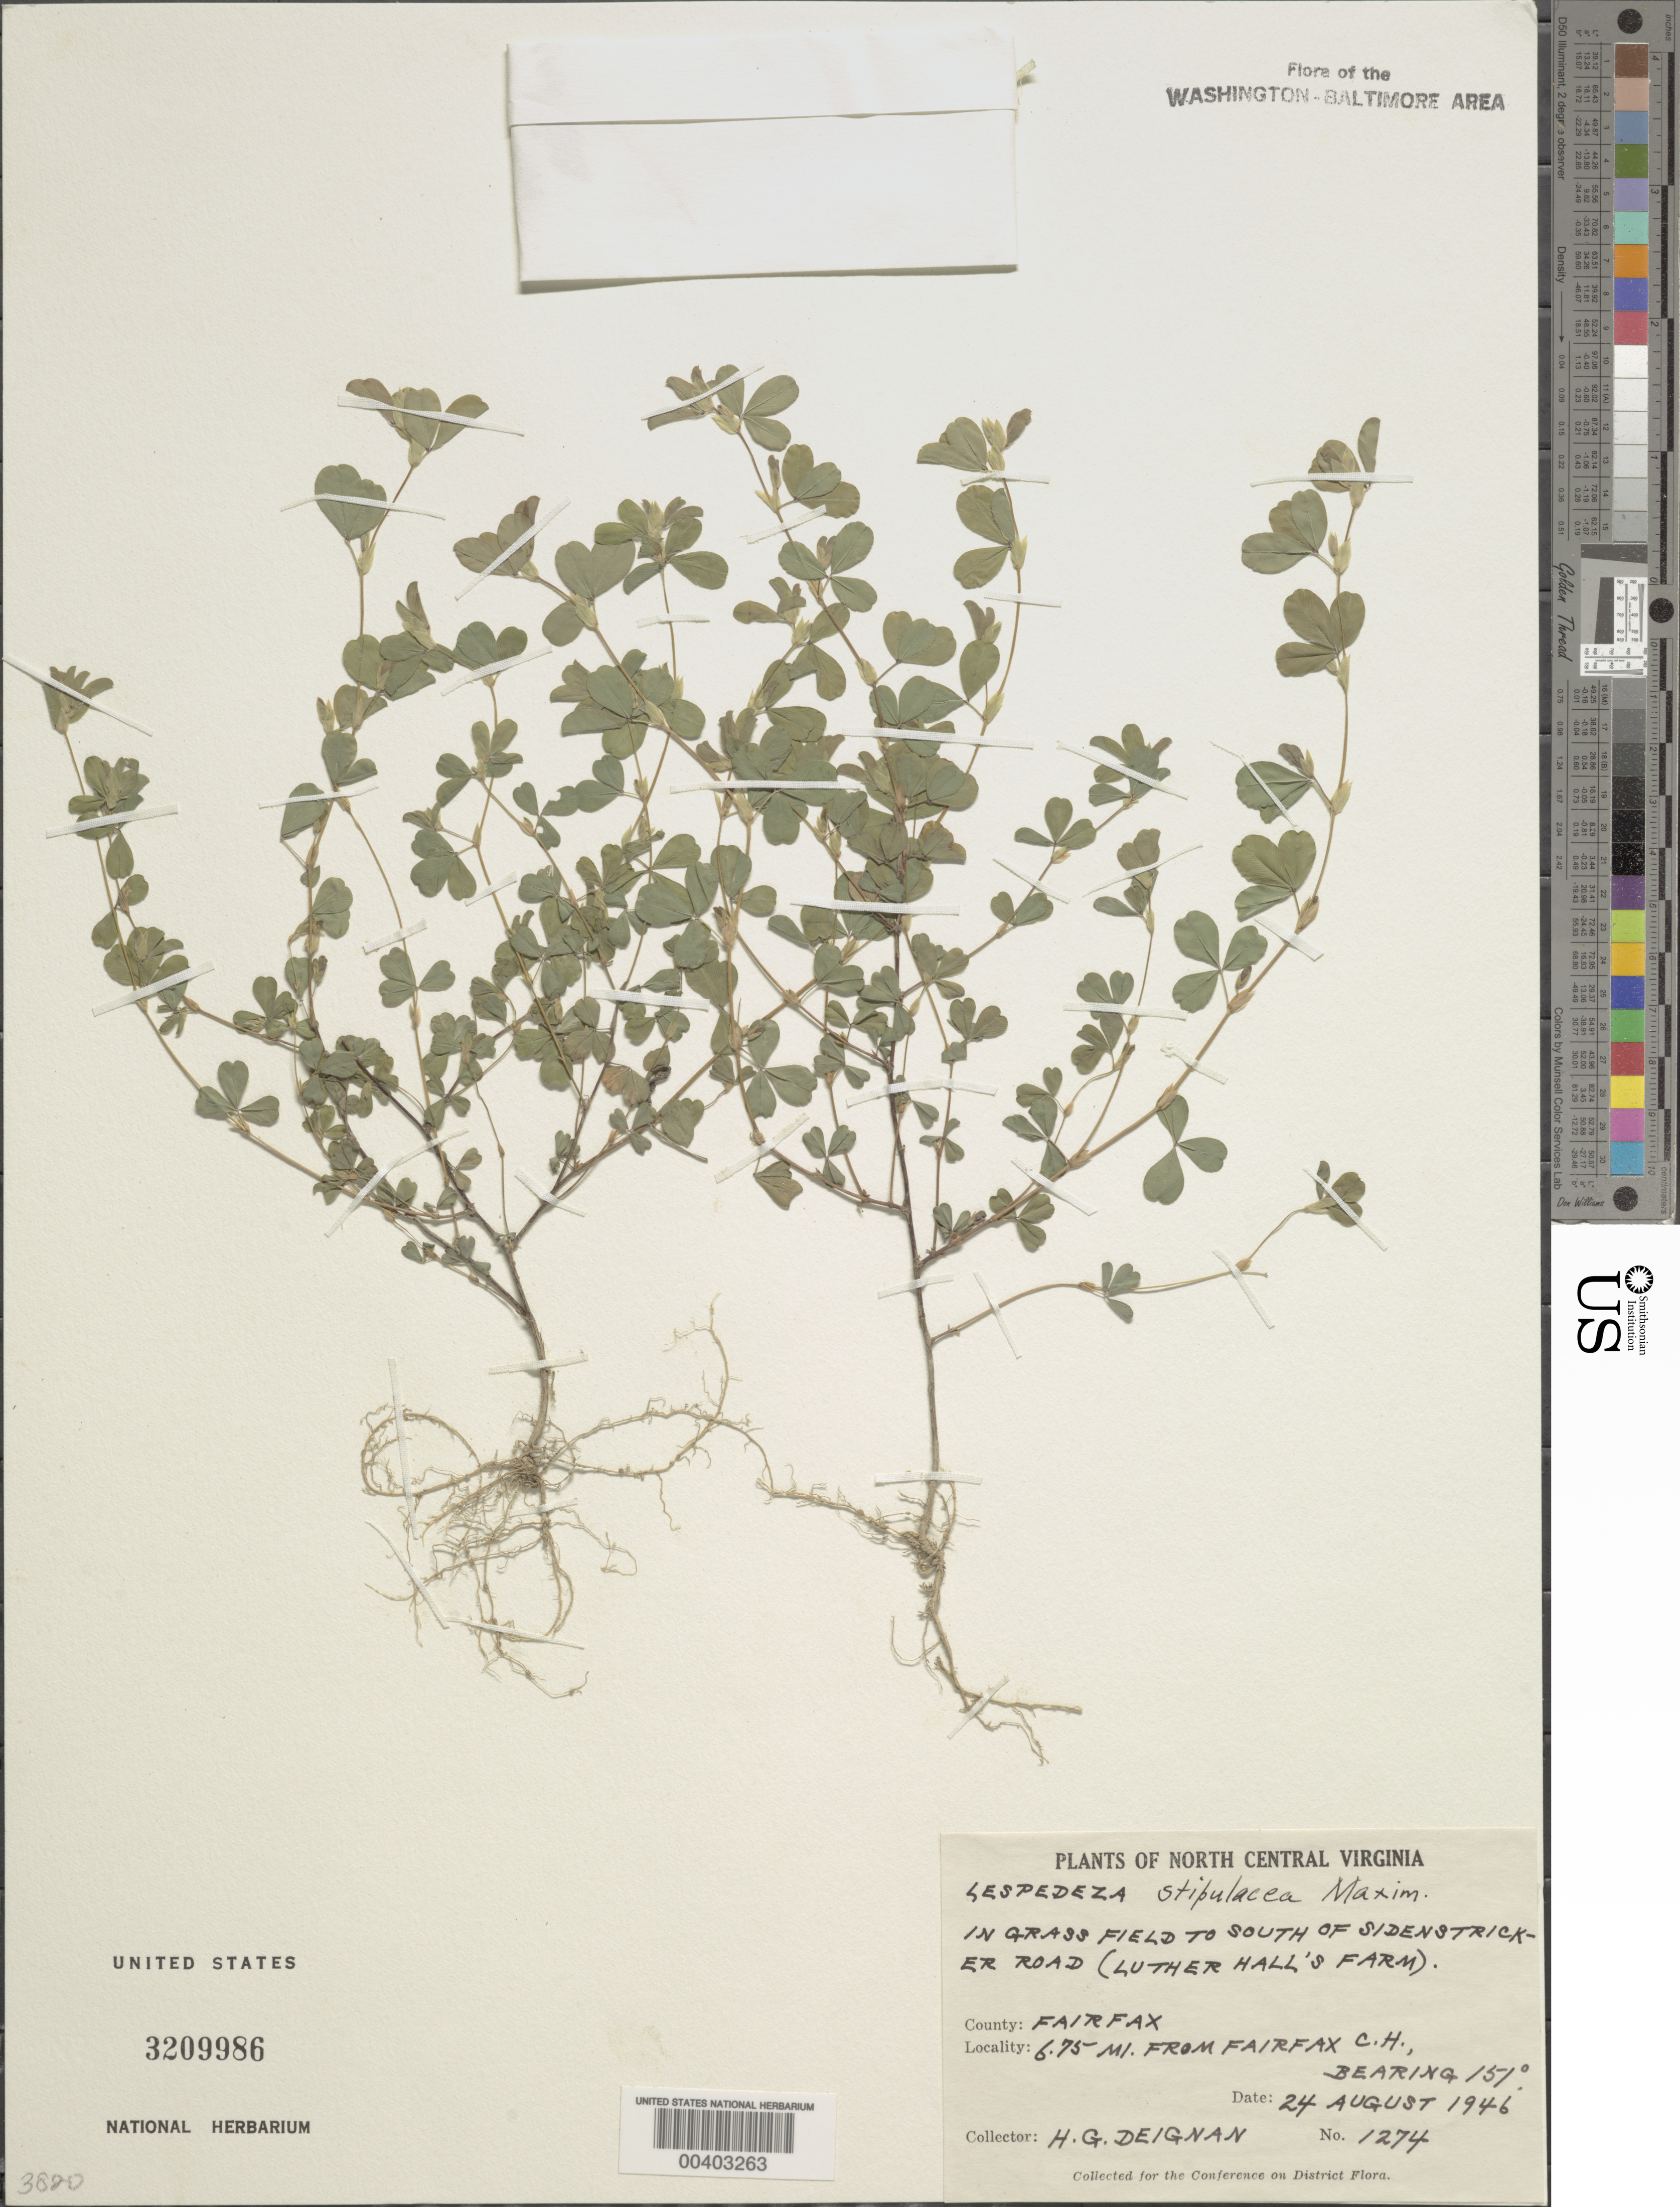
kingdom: Plantae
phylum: Tracheophyta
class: Magnoliopsida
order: Fabales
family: Fabaceae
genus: Kummerowia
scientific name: Kummerowia stipulacea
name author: (Maxim.) Makino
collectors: H. Deignan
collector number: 1274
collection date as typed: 24 Aug 1946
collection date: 1946-08-24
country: United States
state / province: Virginia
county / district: Fairfax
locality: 6.75 mi. from Fairfax County Courthouse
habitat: In grass field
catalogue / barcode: US 3209986